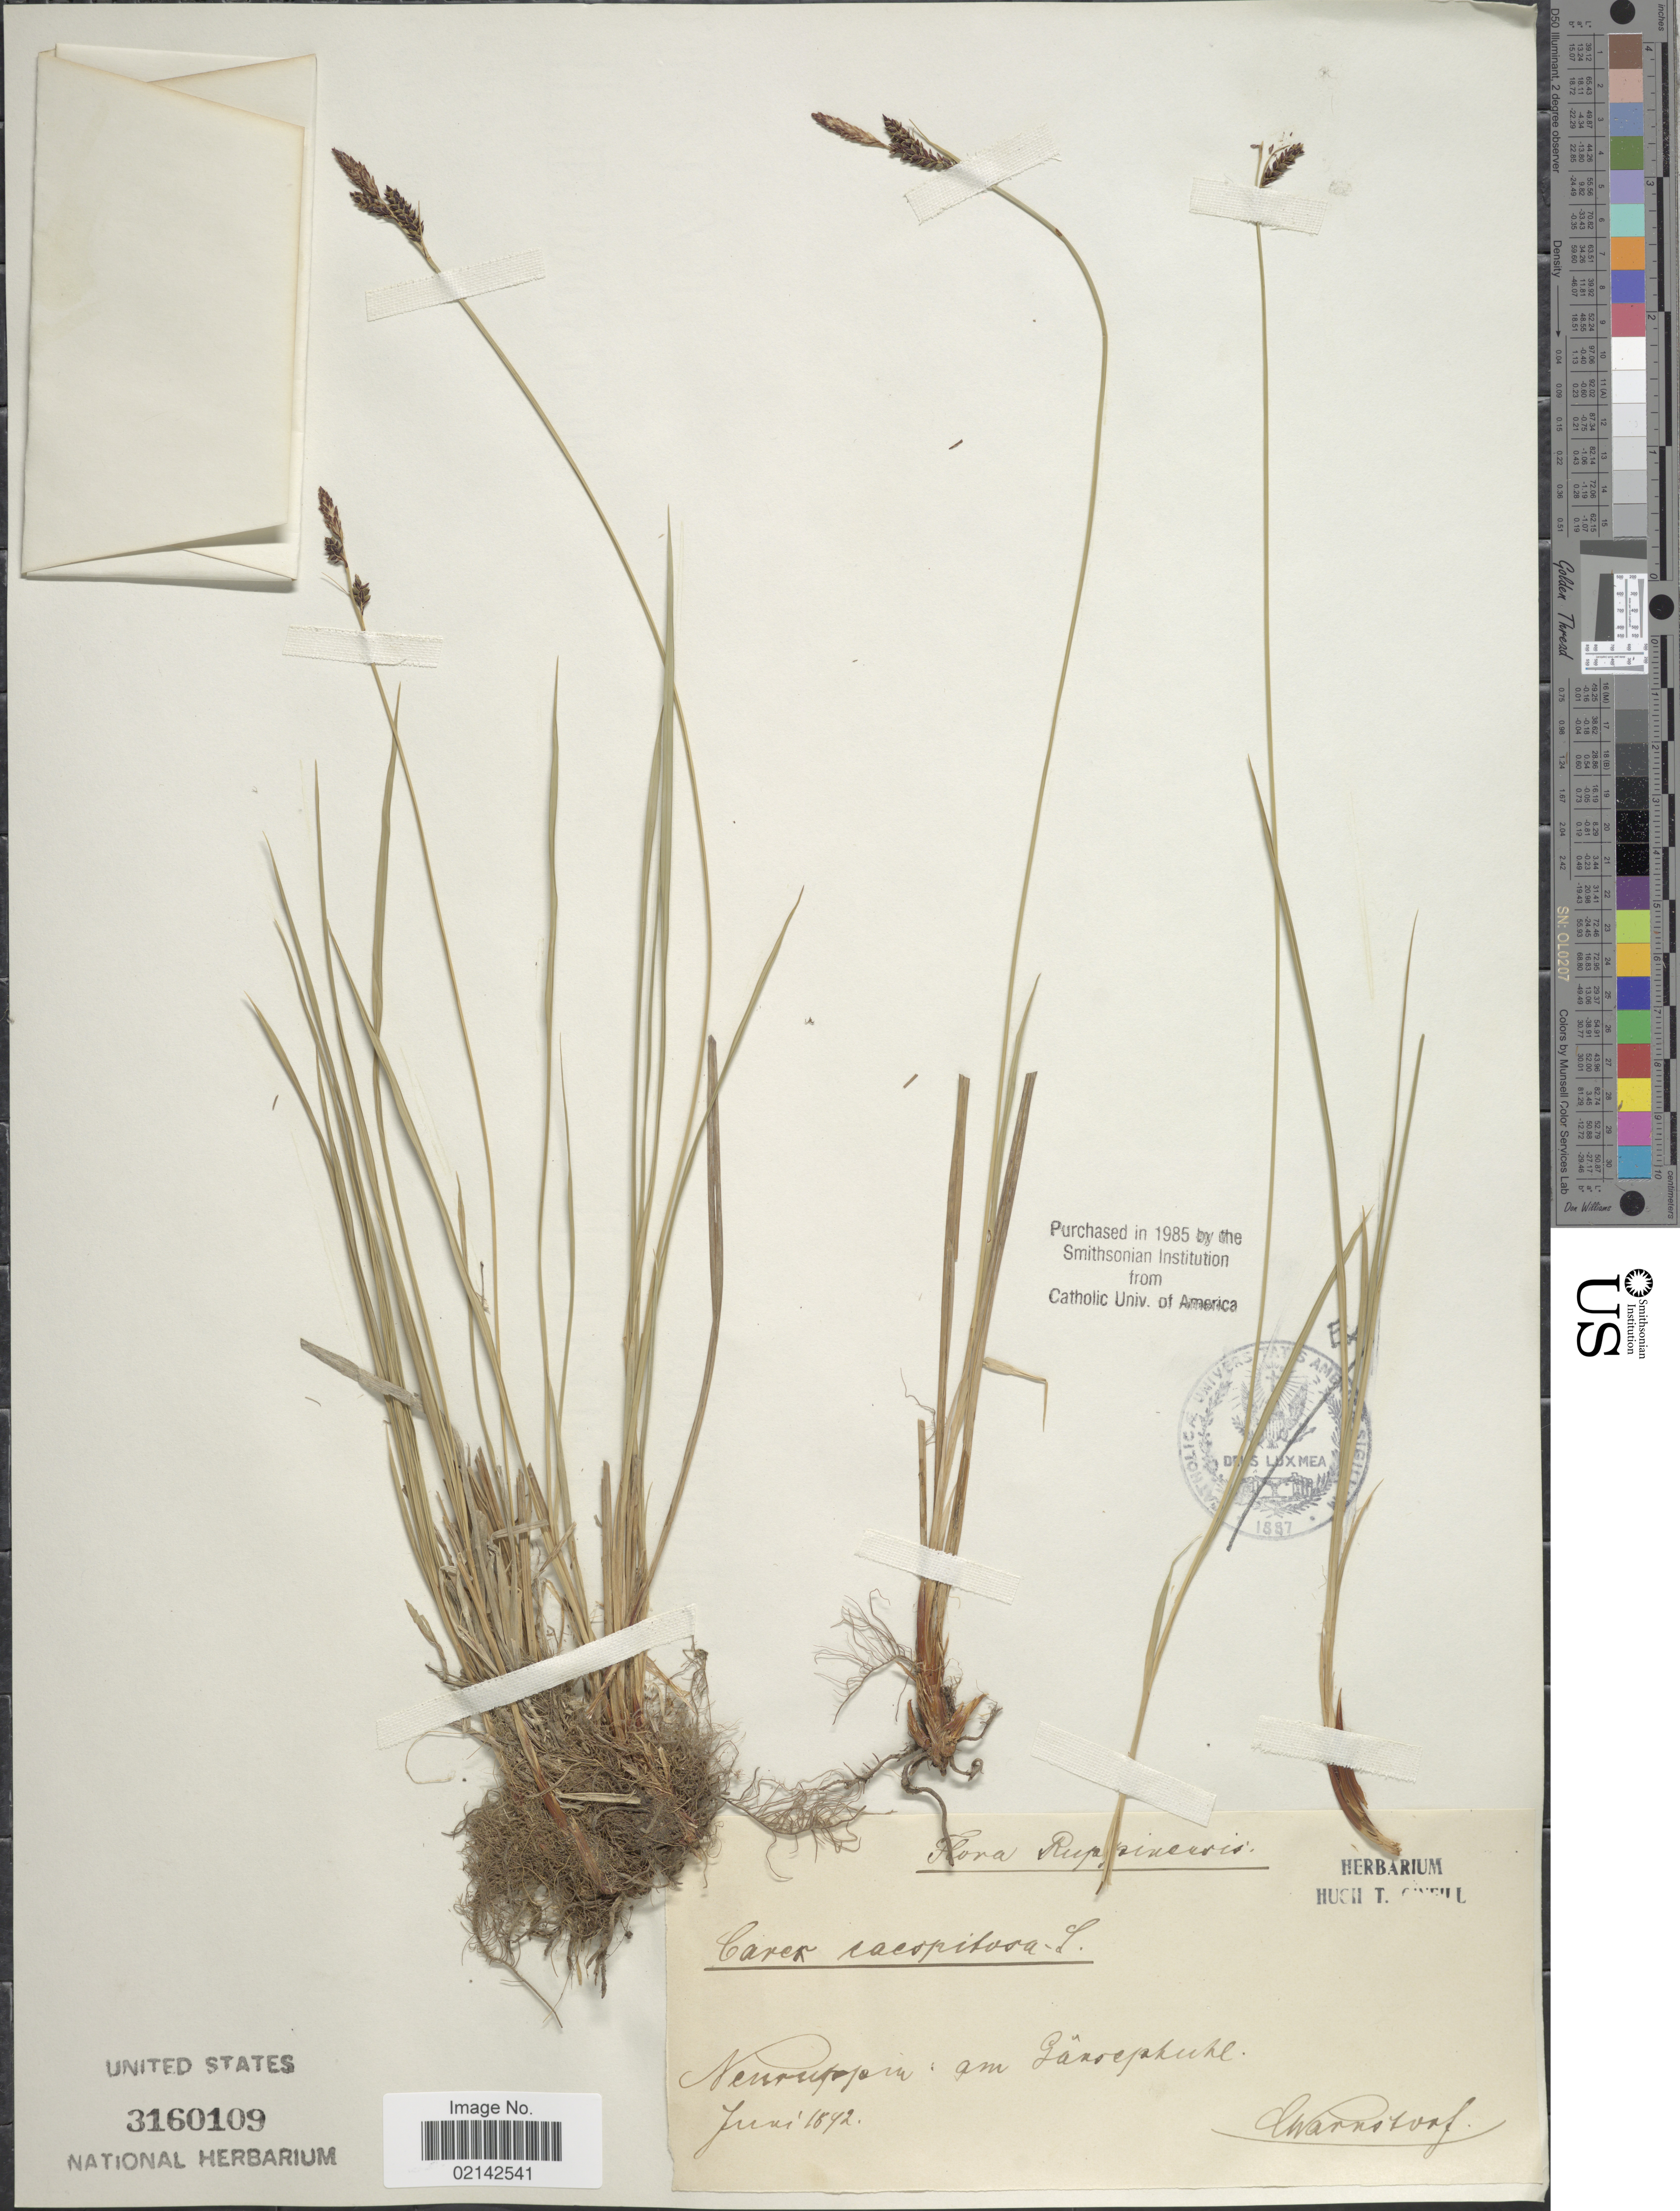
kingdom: Plantae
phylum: Tracheophyta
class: Liliopsida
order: Poales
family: Cyperaceae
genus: Carex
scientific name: Carex cespitosa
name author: L.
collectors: C. F. Warnstorf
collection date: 1892-06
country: Germany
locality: Neuruppin: am Ganoephuhl [interpreted]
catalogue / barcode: US 3160109